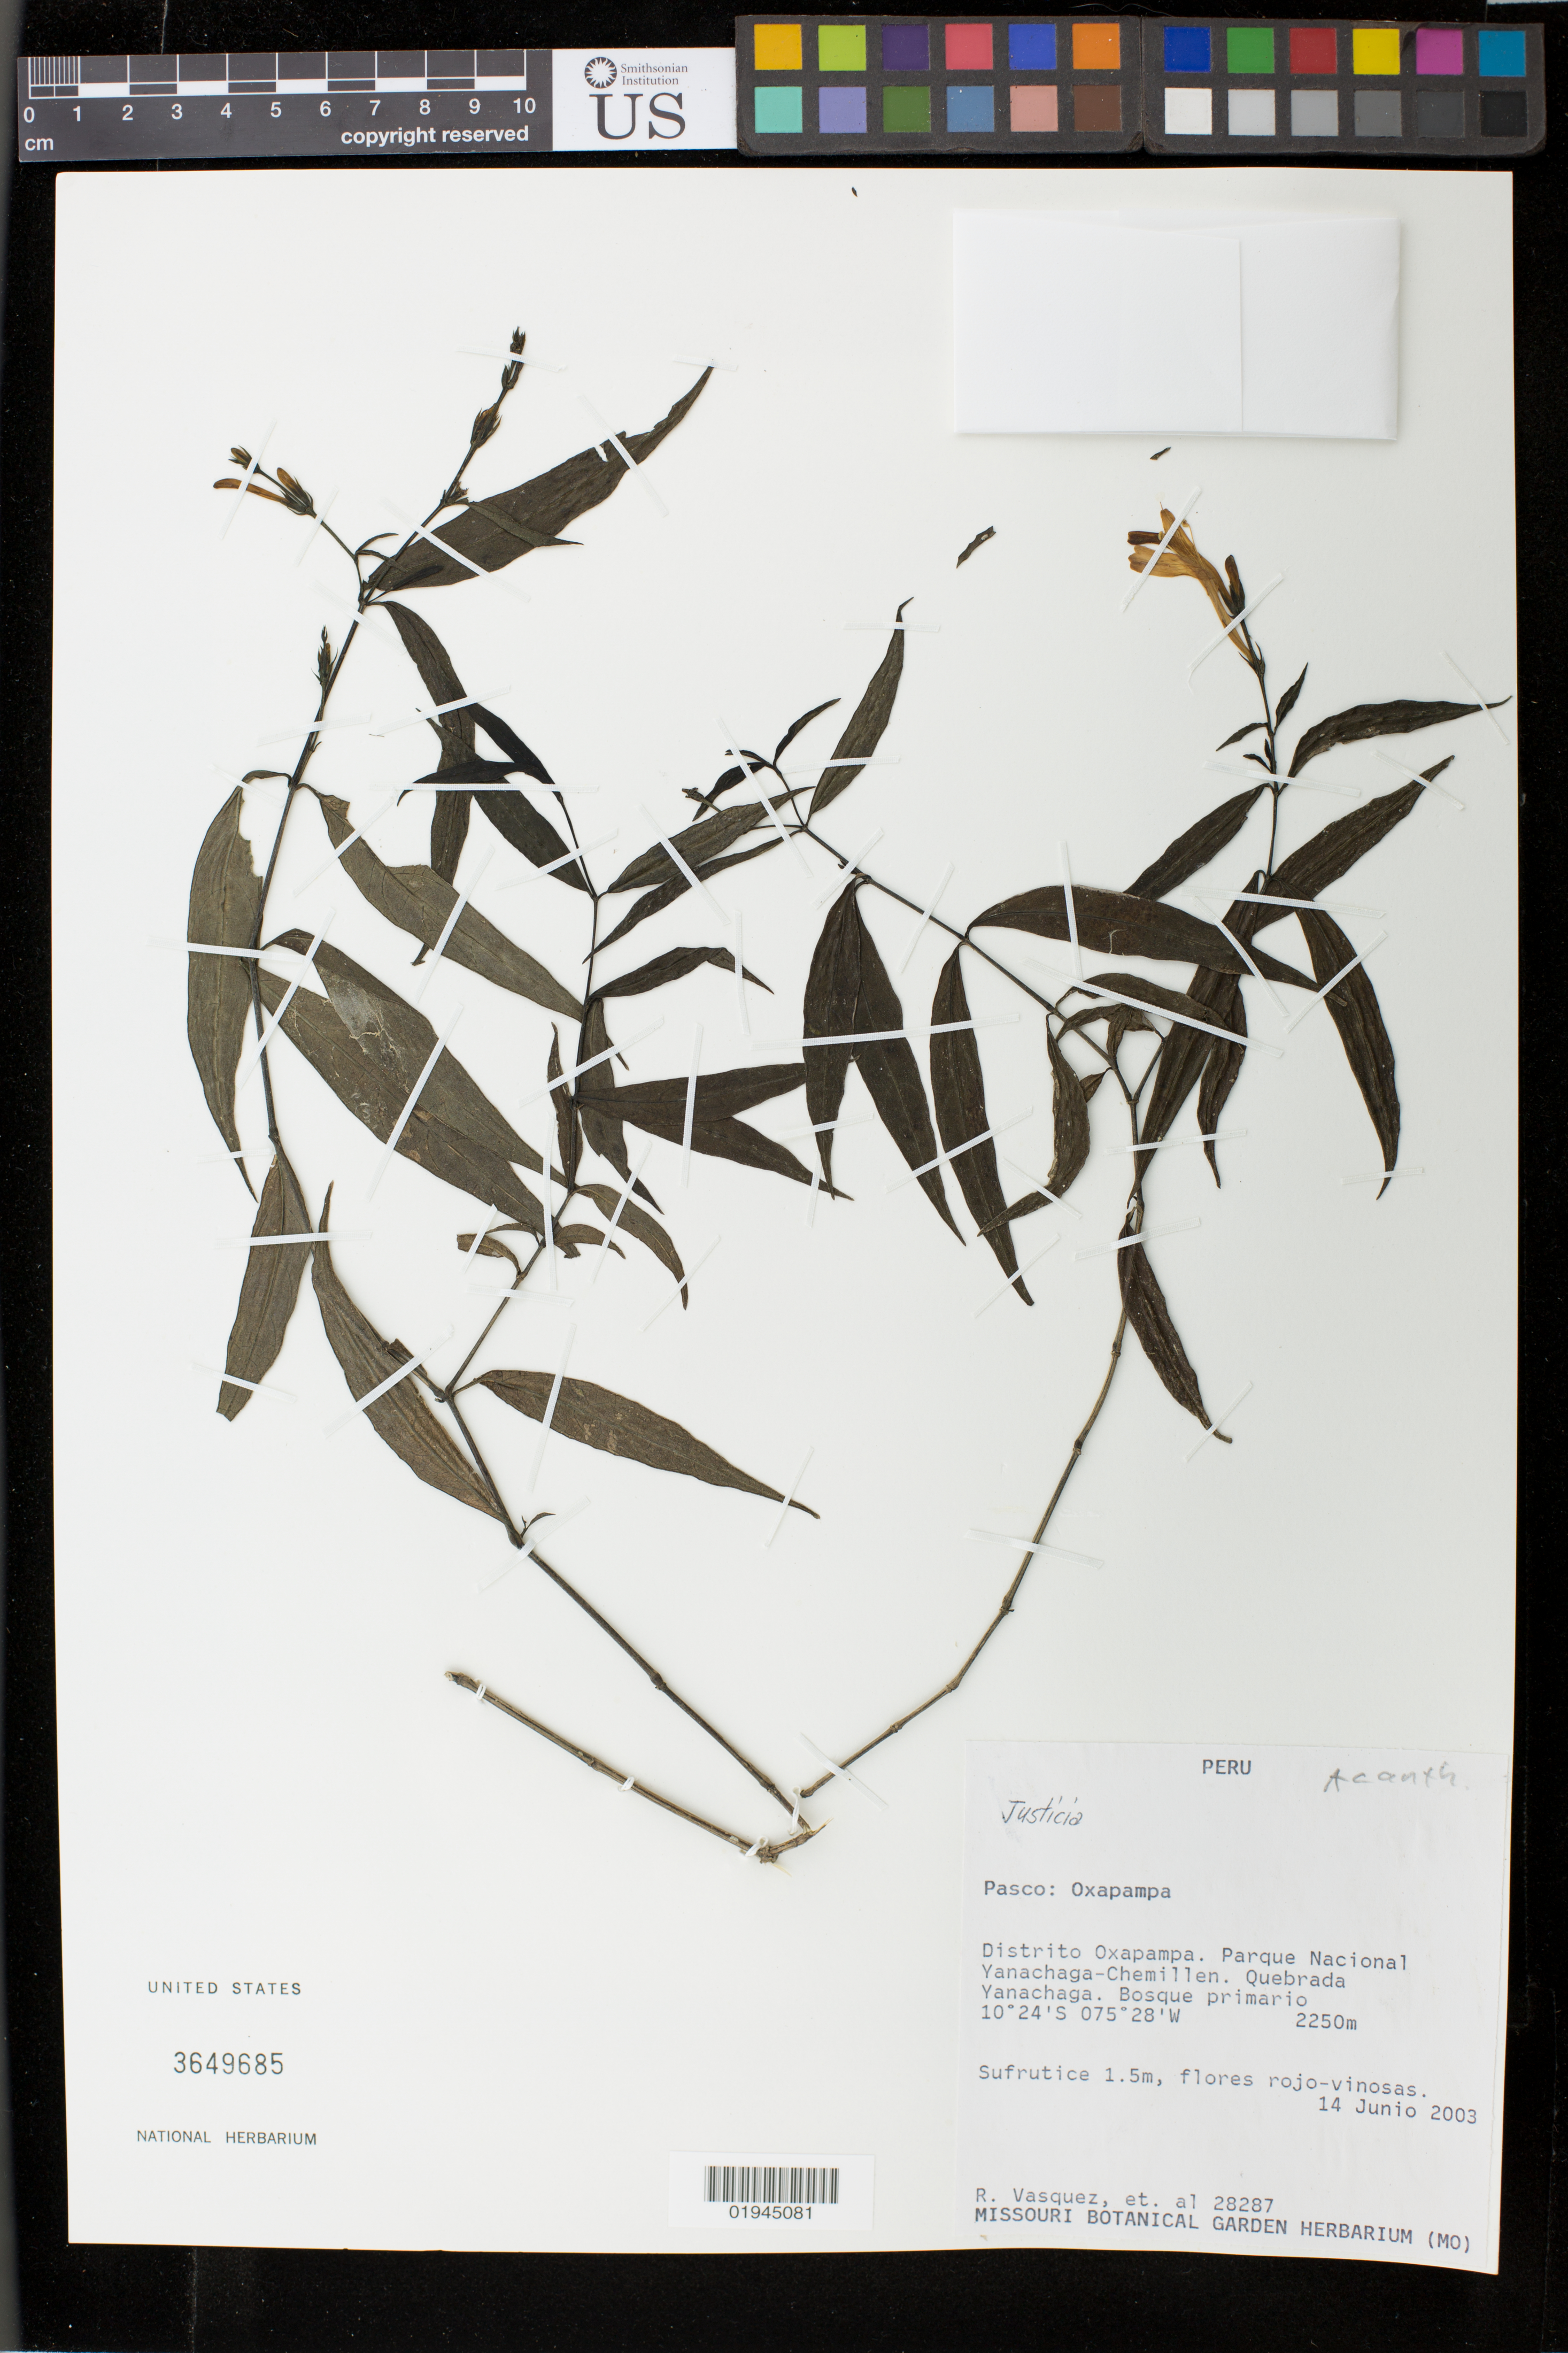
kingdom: Plantae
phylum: Tracheophyta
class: Magnoliopsida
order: Lamiales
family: Acanthaceae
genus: Justicia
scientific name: Justicia sp.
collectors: R. Vásquez et al.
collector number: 28272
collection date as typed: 14 Jun 2003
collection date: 2003-06-14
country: Peru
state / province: Pasco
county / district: Oxapampa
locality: Parque Nacional Yanachaga-Chemillen, quebrada Yanachaga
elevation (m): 2250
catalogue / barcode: US 3649685